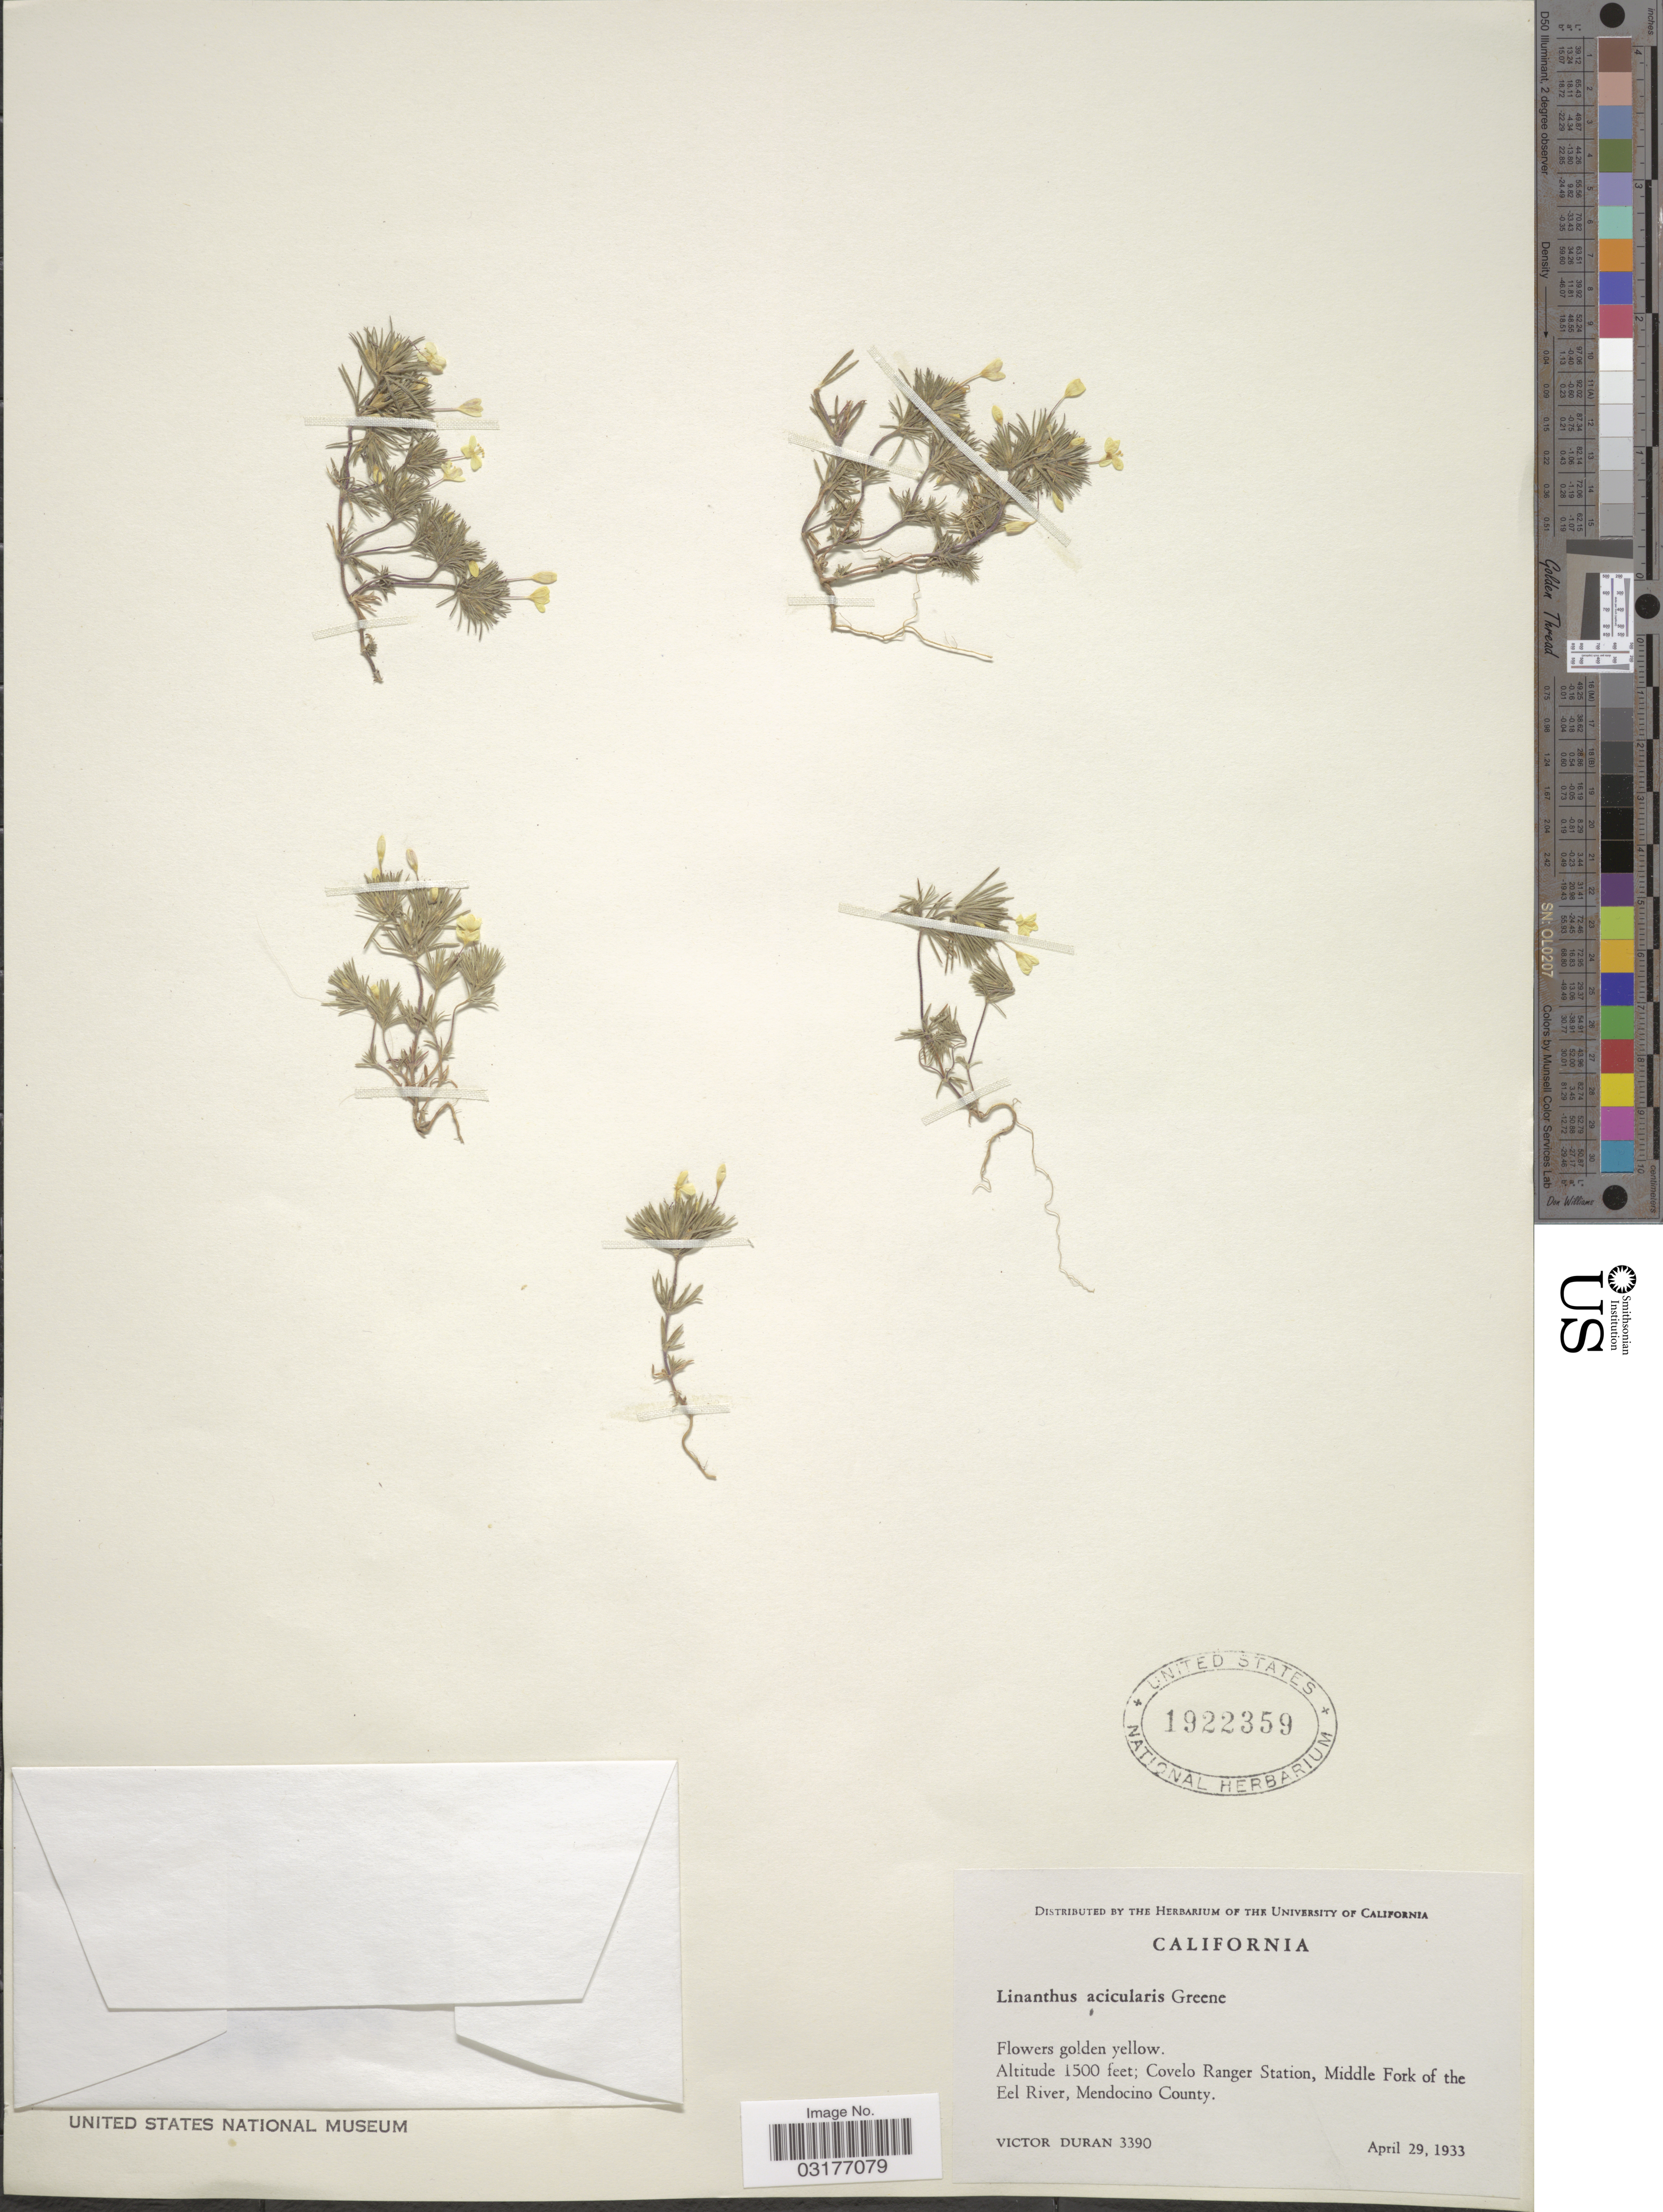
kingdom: Plantae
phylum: Tracheophyta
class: Magnoliopsida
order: Ericales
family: Polemoniaceae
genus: Leptosiphon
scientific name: Leptosiphon acicularis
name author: Jeps.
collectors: V. Duran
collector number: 3390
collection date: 1933-04-29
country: United States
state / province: California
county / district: Mendocino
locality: Covelo Ranger Station, Middle Fork of the Eel River, Mendocino County.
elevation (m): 457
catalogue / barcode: US 1922359